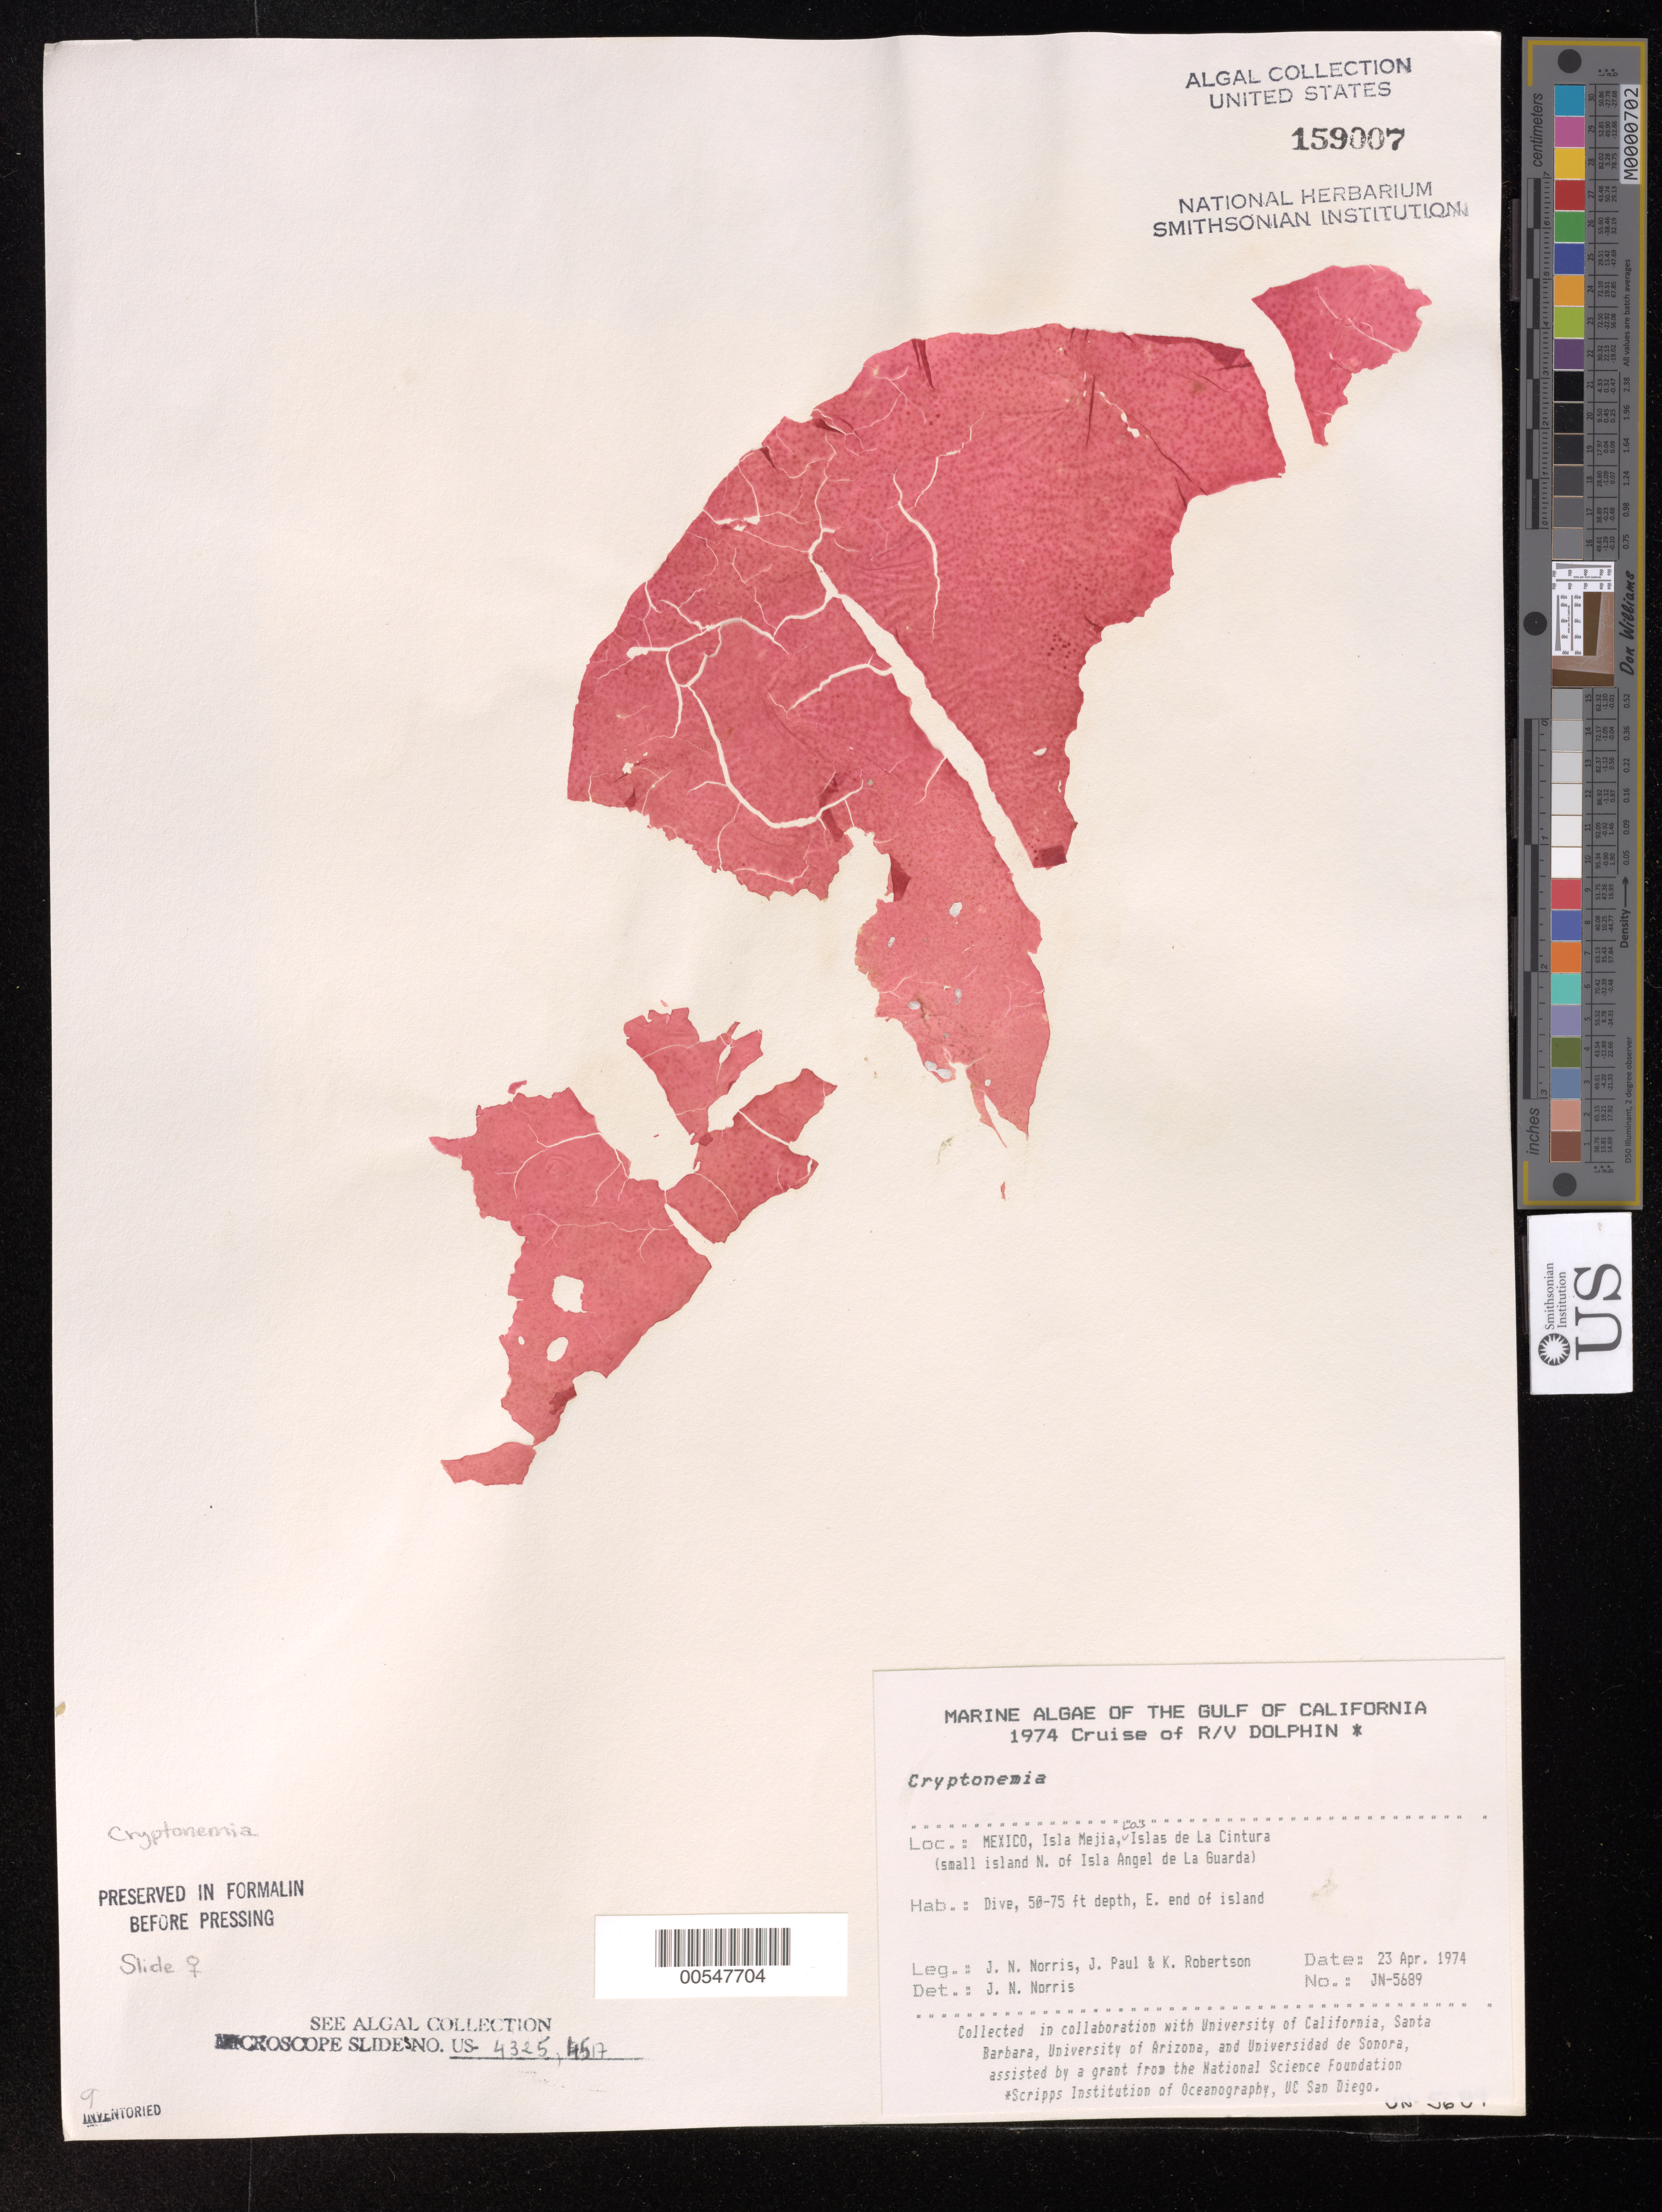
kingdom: Plantae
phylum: Rhodophyta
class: Florideophyceae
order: Halymeniales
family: Halymeniaceae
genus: Cryptonemia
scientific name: Cryptonemia sp.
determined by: Norris, James N.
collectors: J. N. Norris, J. Paul & K. Robertson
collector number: JN-5689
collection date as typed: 23 Apr 1974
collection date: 1974-04-23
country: Mexico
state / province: Baja California Norte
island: Isla Mejia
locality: East end of island, off north end of Isla Angel de la Guarda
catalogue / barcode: US 159007